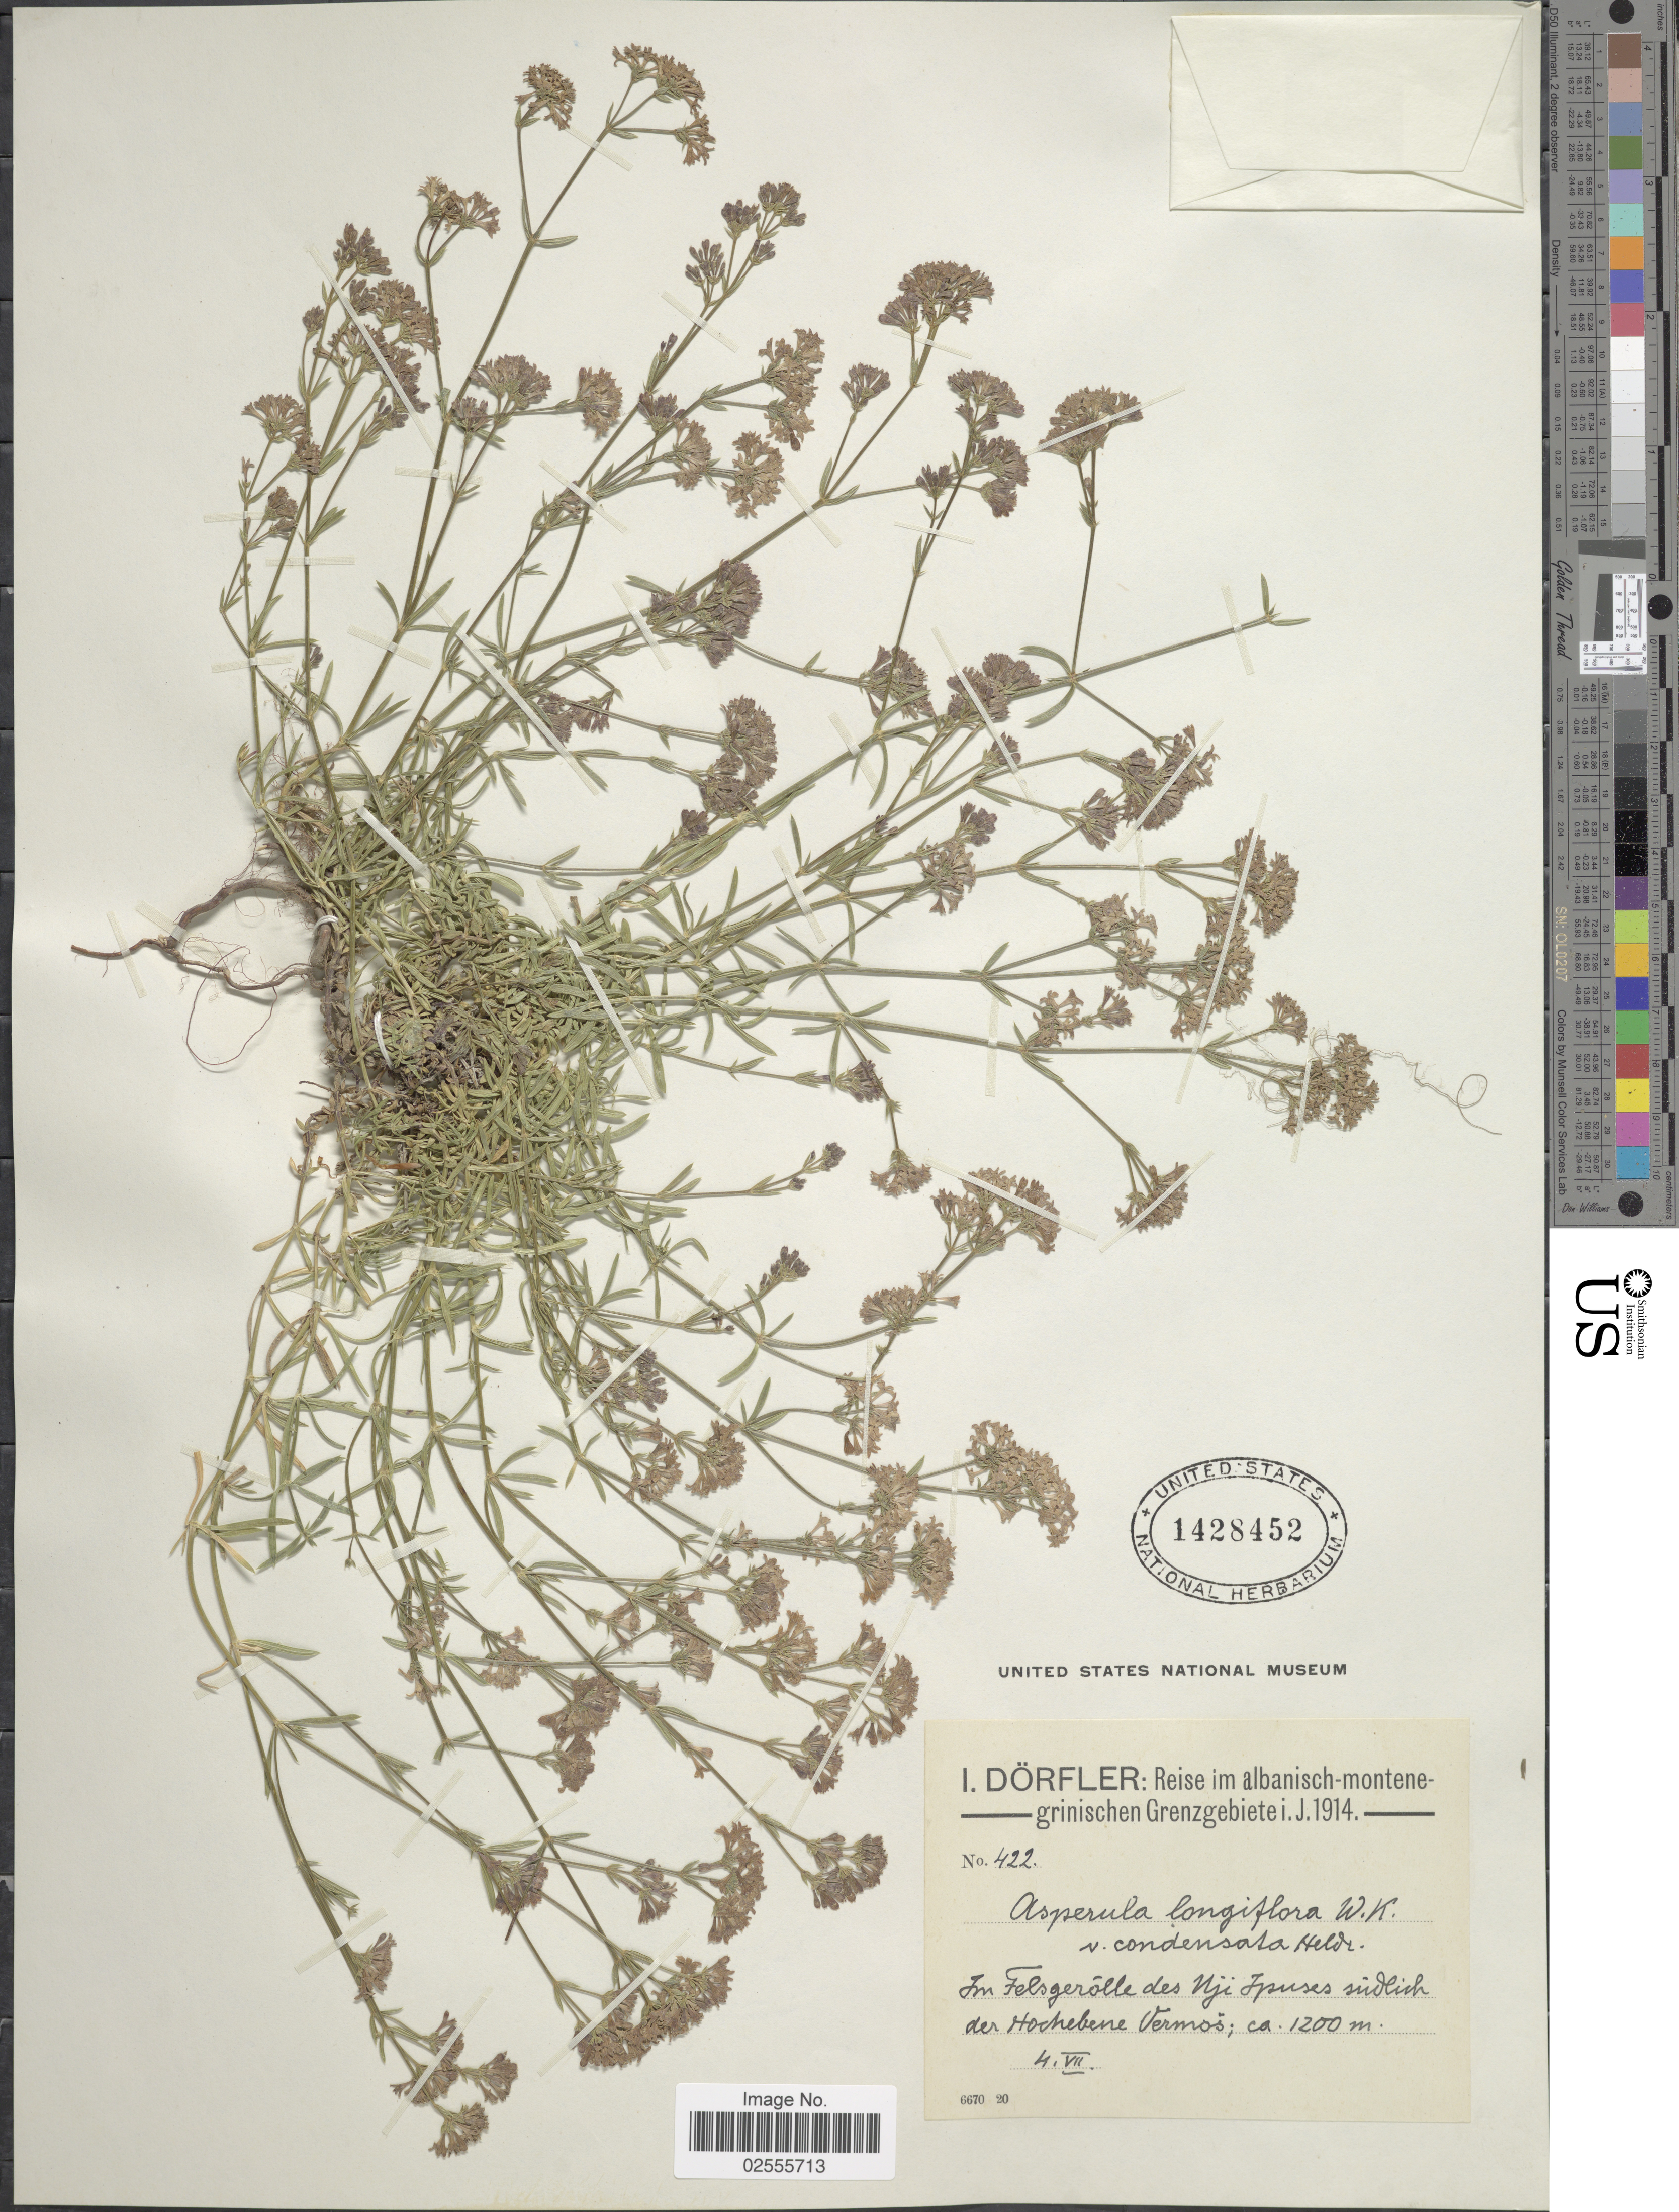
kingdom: Plantae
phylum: Tracheophyta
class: Magnoliopsida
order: Gentianales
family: Rubiaceae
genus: Asperula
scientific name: Asperula longiflora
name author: Waldst. & Kit.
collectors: I. Dörfler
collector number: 422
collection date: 1914-07-04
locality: Albanish-montenegrinisch Grenzgebiete, Im Felsgerolle des Nji Ipuses sudlich der Hochebene Vermos [interpreted]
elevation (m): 1200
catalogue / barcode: US 1428452